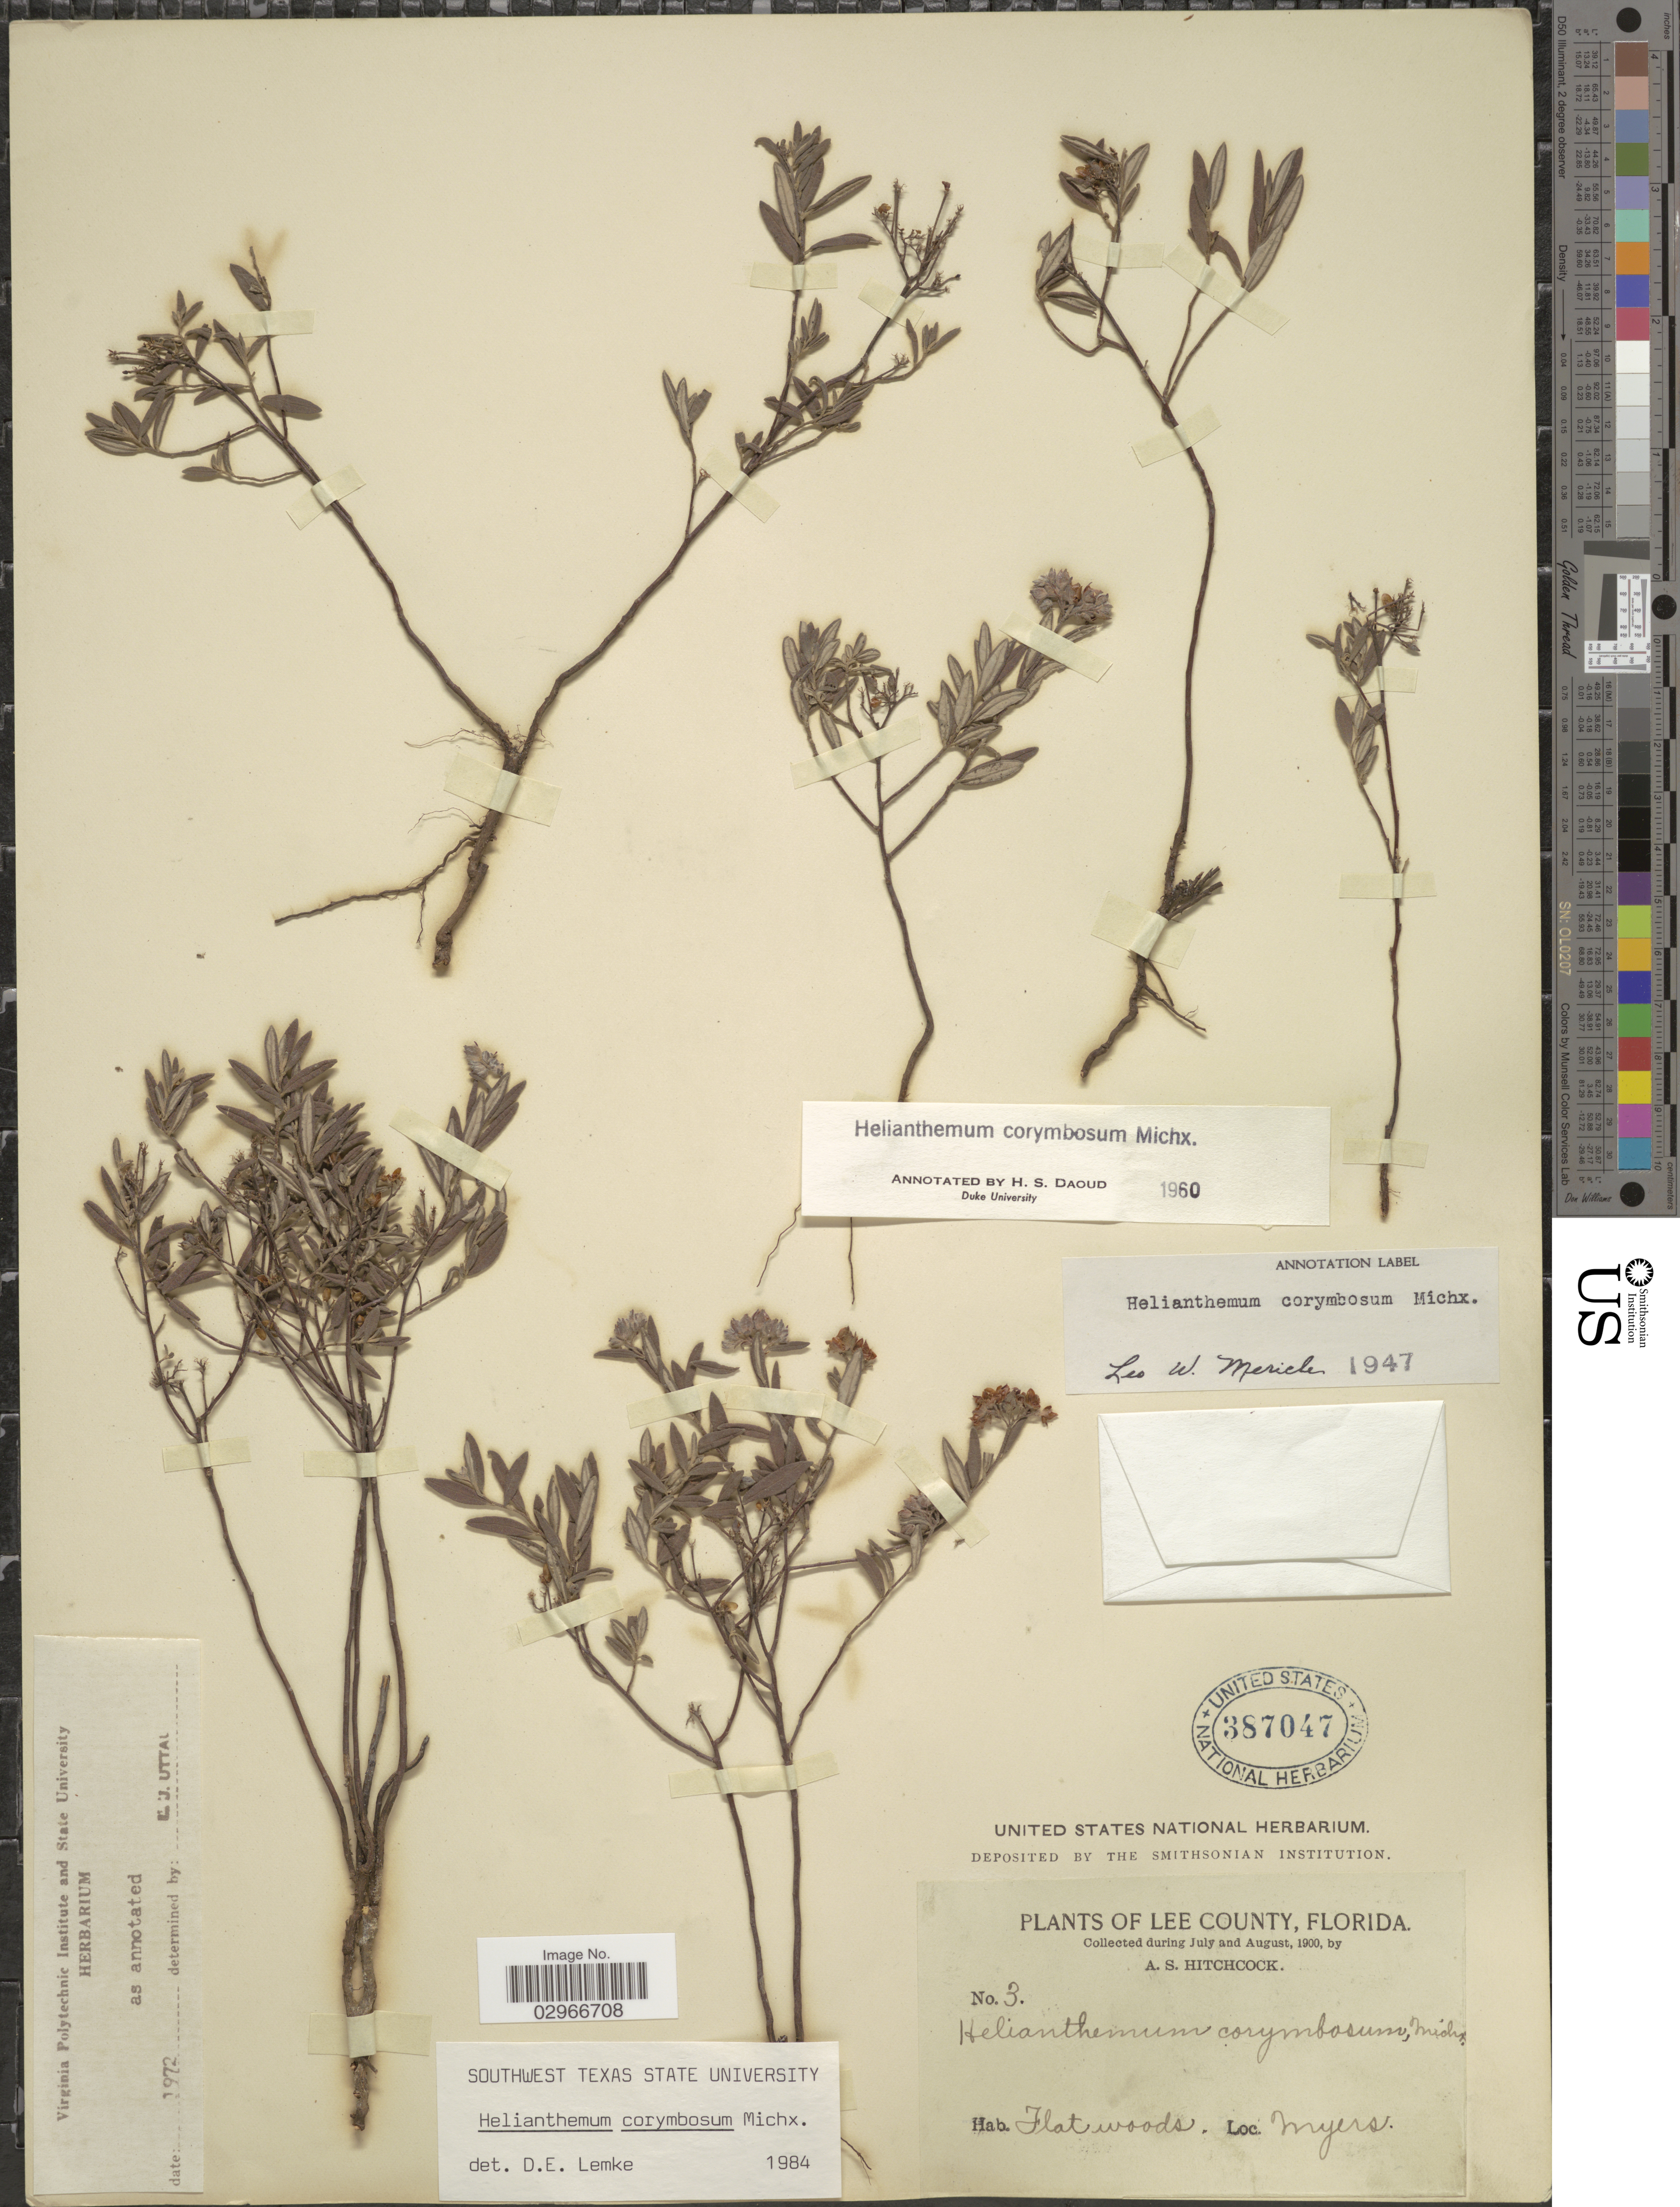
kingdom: Plantae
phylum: Tracheophyta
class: Magnoliopsida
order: Malvales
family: Cistaceae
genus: Helianthemum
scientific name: Helianthemum corymbosum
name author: Michx.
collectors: A. S. Hitchcock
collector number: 3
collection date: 1900-07/1900-08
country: United States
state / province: Florida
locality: Lee County, Myers.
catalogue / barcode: US 387047